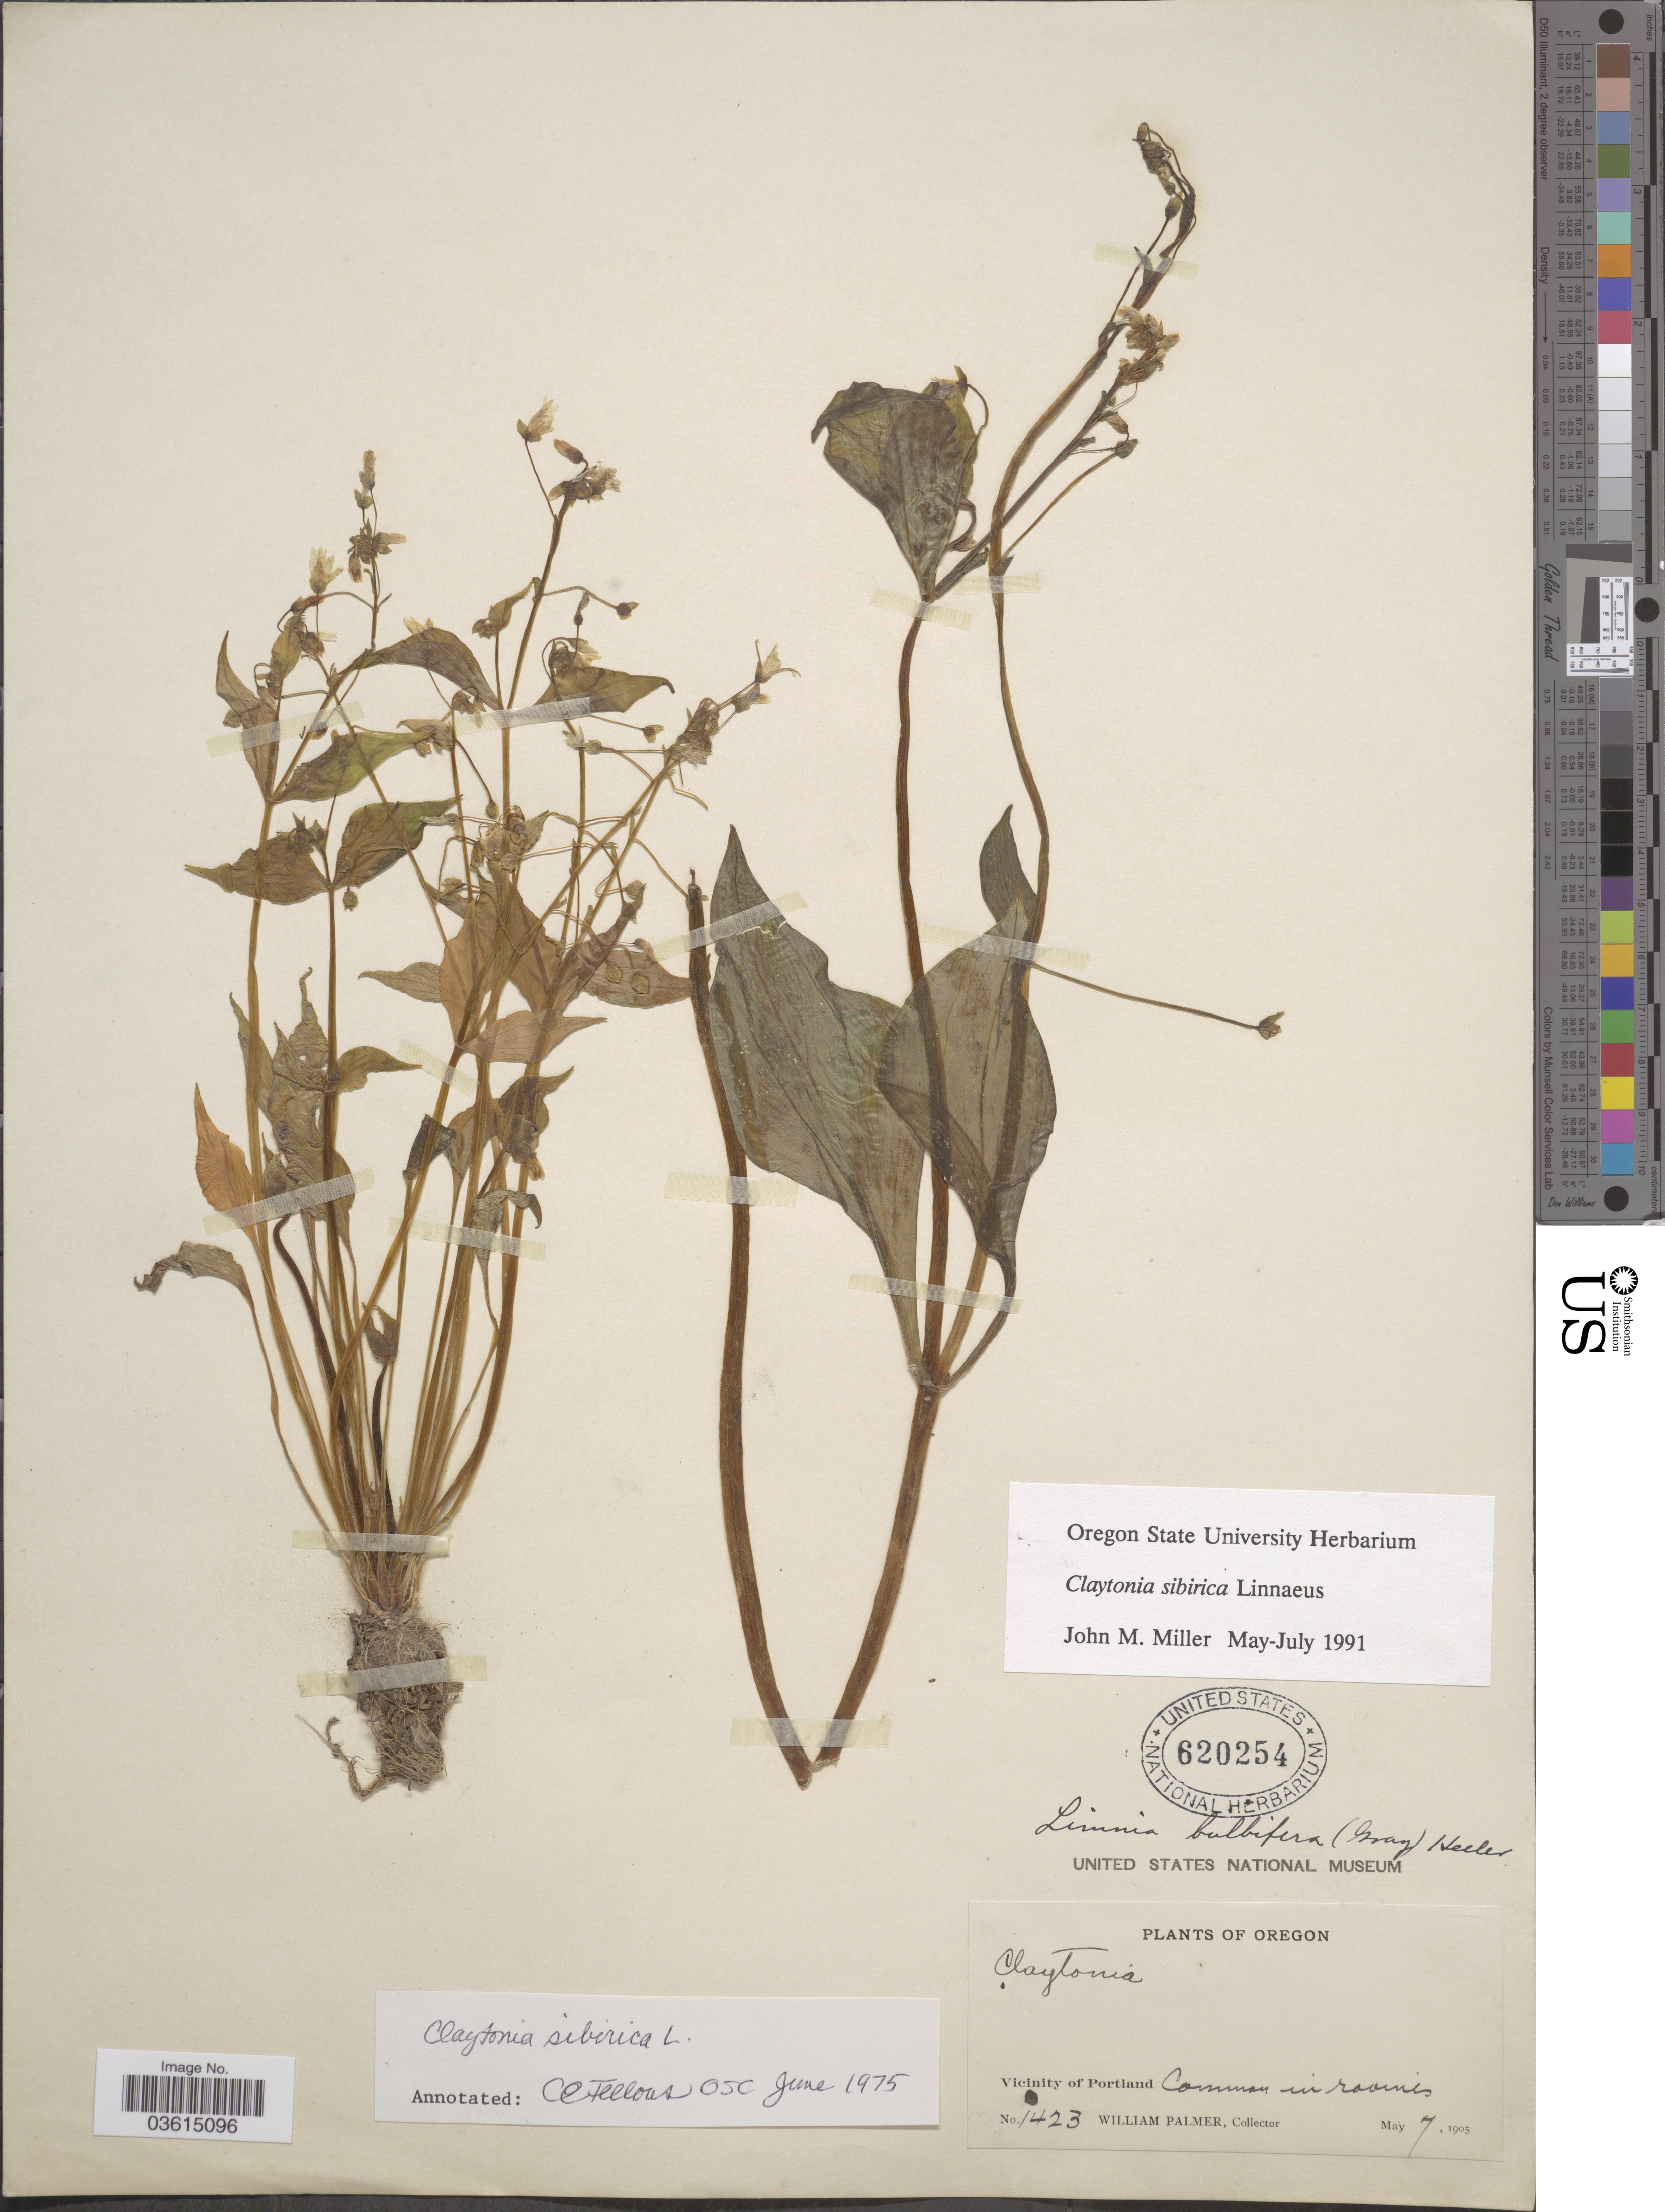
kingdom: Plantae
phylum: Tracheophyta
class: Magnoliopsida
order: Caryophyllales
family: Montiaceae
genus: Claytonia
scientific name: Claytonia sibirica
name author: L.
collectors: W. Palmer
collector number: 1423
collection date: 1905-05-07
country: United States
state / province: Oregon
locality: Vicinity of Portland.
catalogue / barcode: US 620254